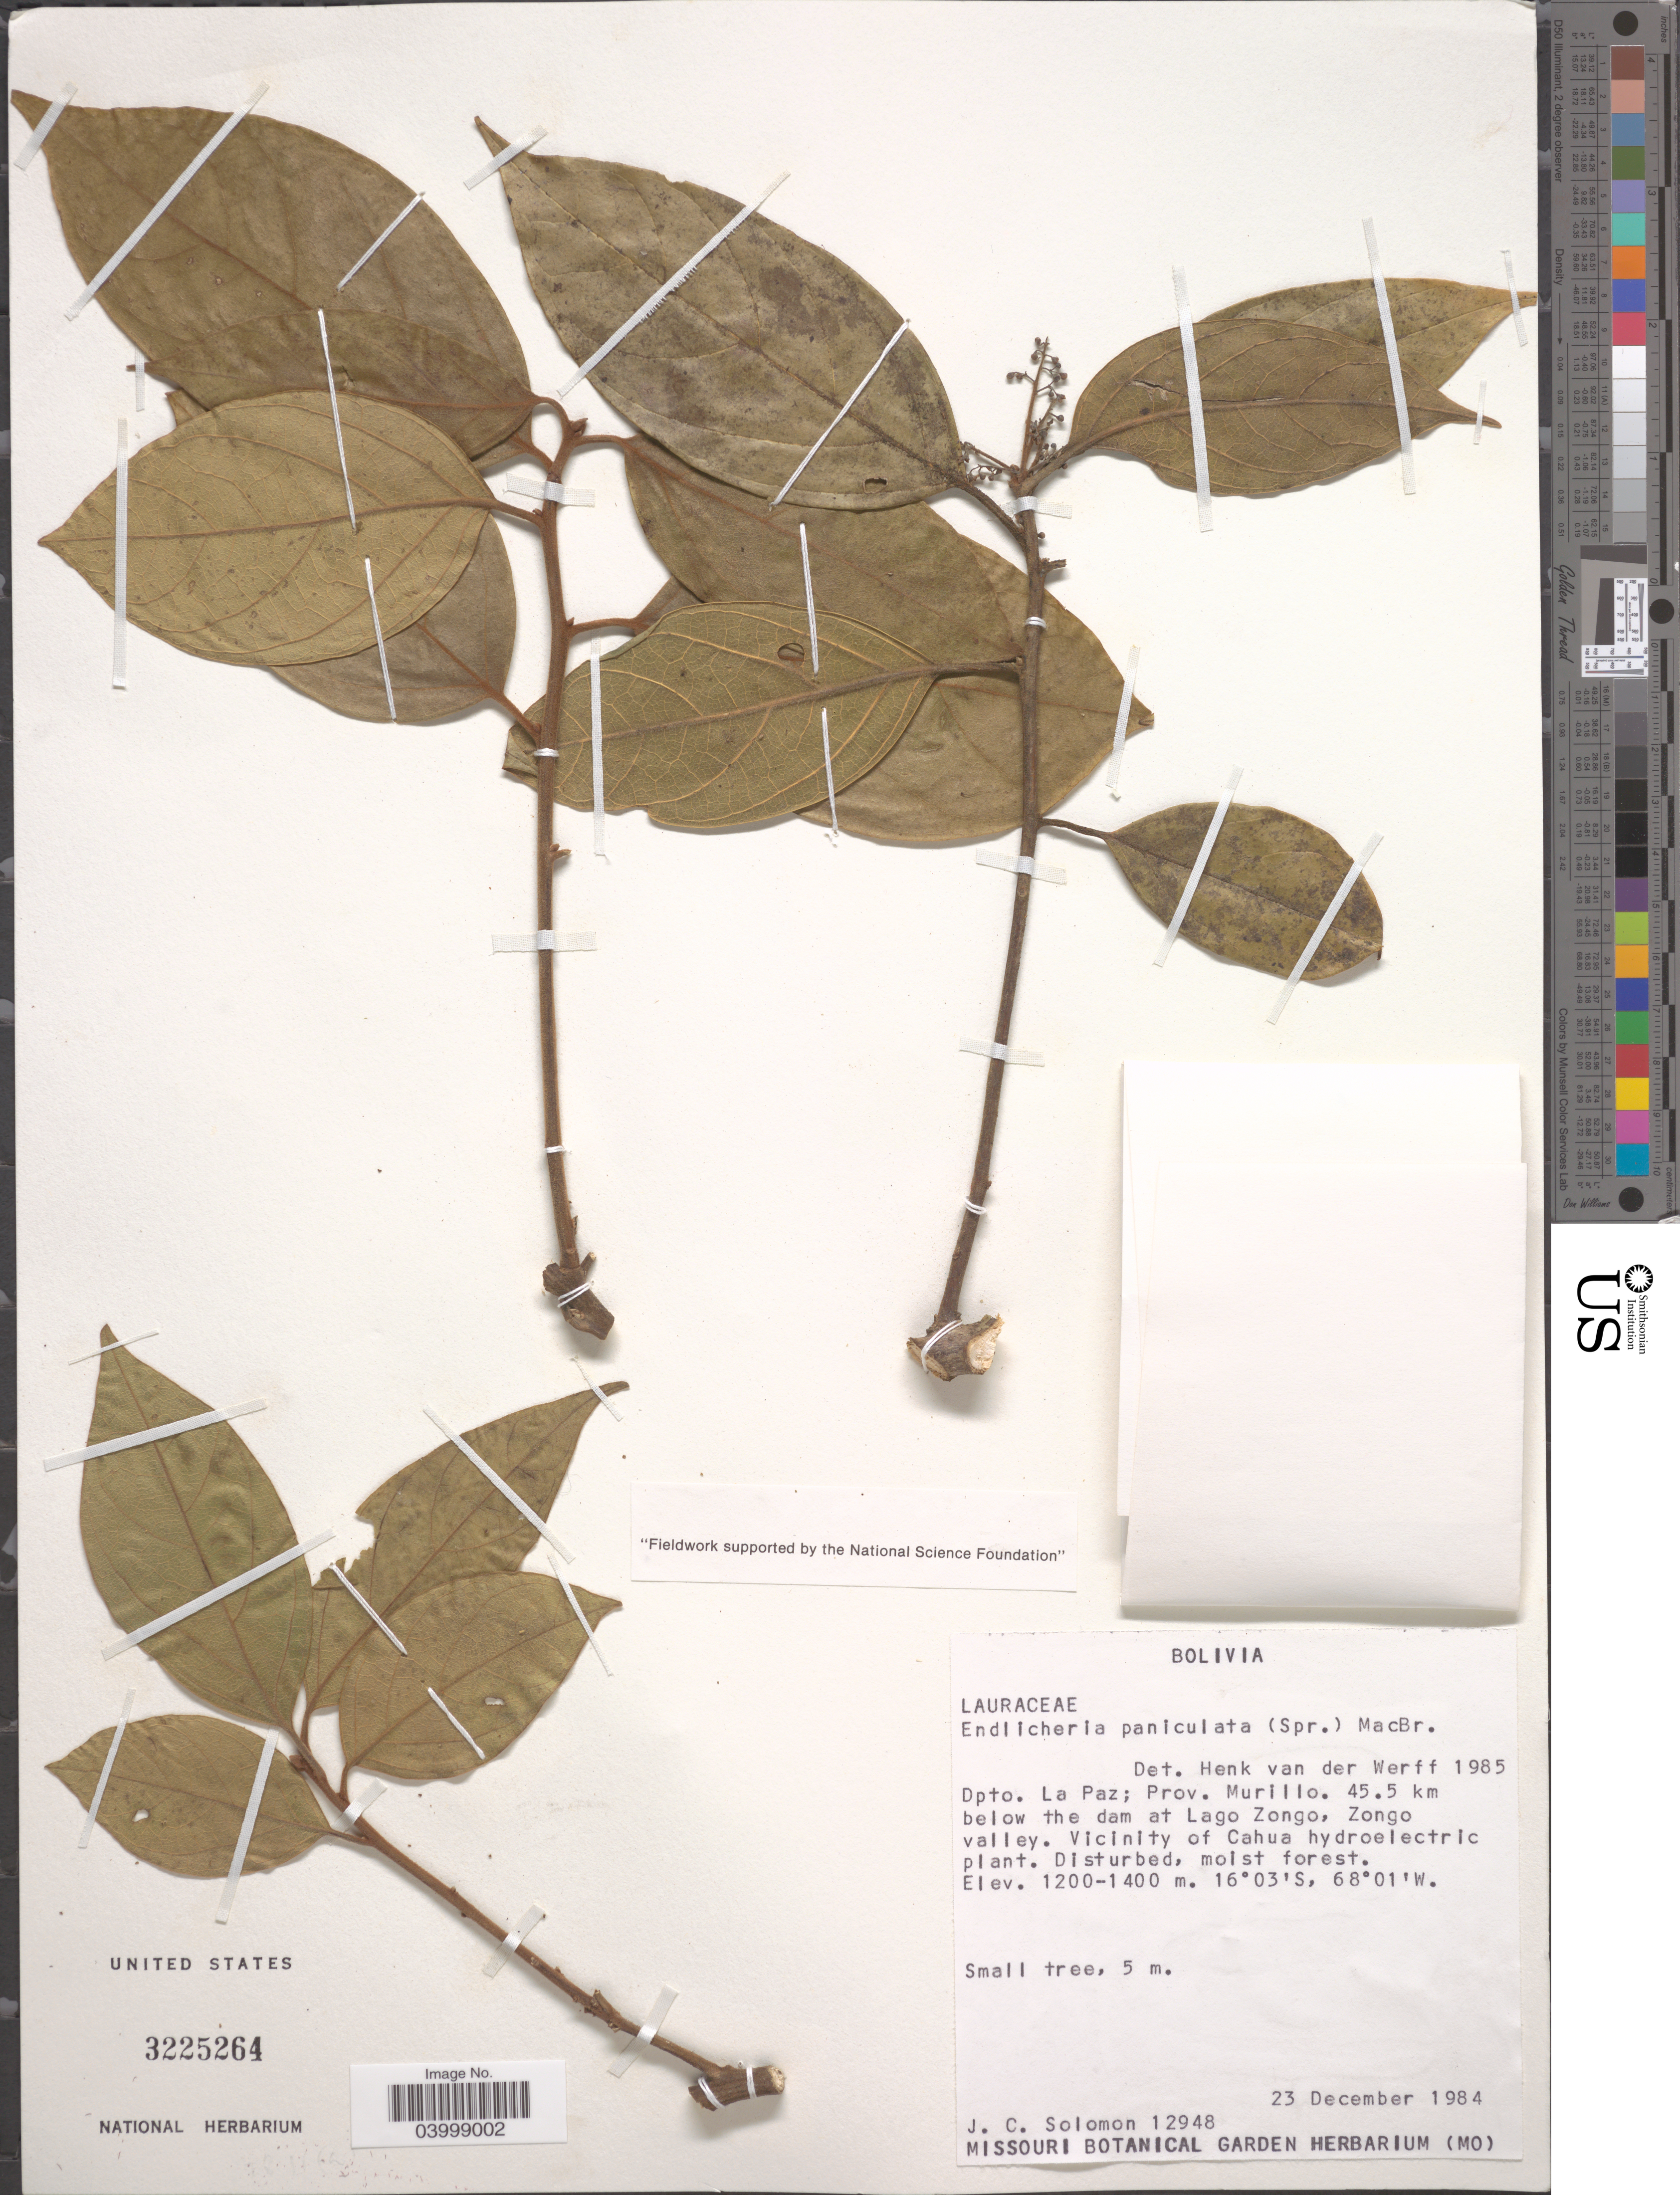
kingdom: Plantae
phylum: Tracheophyta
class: Magnoliopsida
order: Laurales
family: Lauraceae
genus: Endlicheria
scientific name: Endlicheria paniculata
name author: (Spreng.) J.F. Macbr.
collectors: J. C. Solomon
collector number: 12948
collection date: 1984-12-23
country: Bolivia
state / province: La Paz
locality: Dpto. La Paz; Prov. Murillo. 45.5 km below the dam at Lago Zongo, Zongo valley. Vicinity of Cahua hydroelectric plant.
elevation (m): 1200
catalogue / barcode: US 3225264